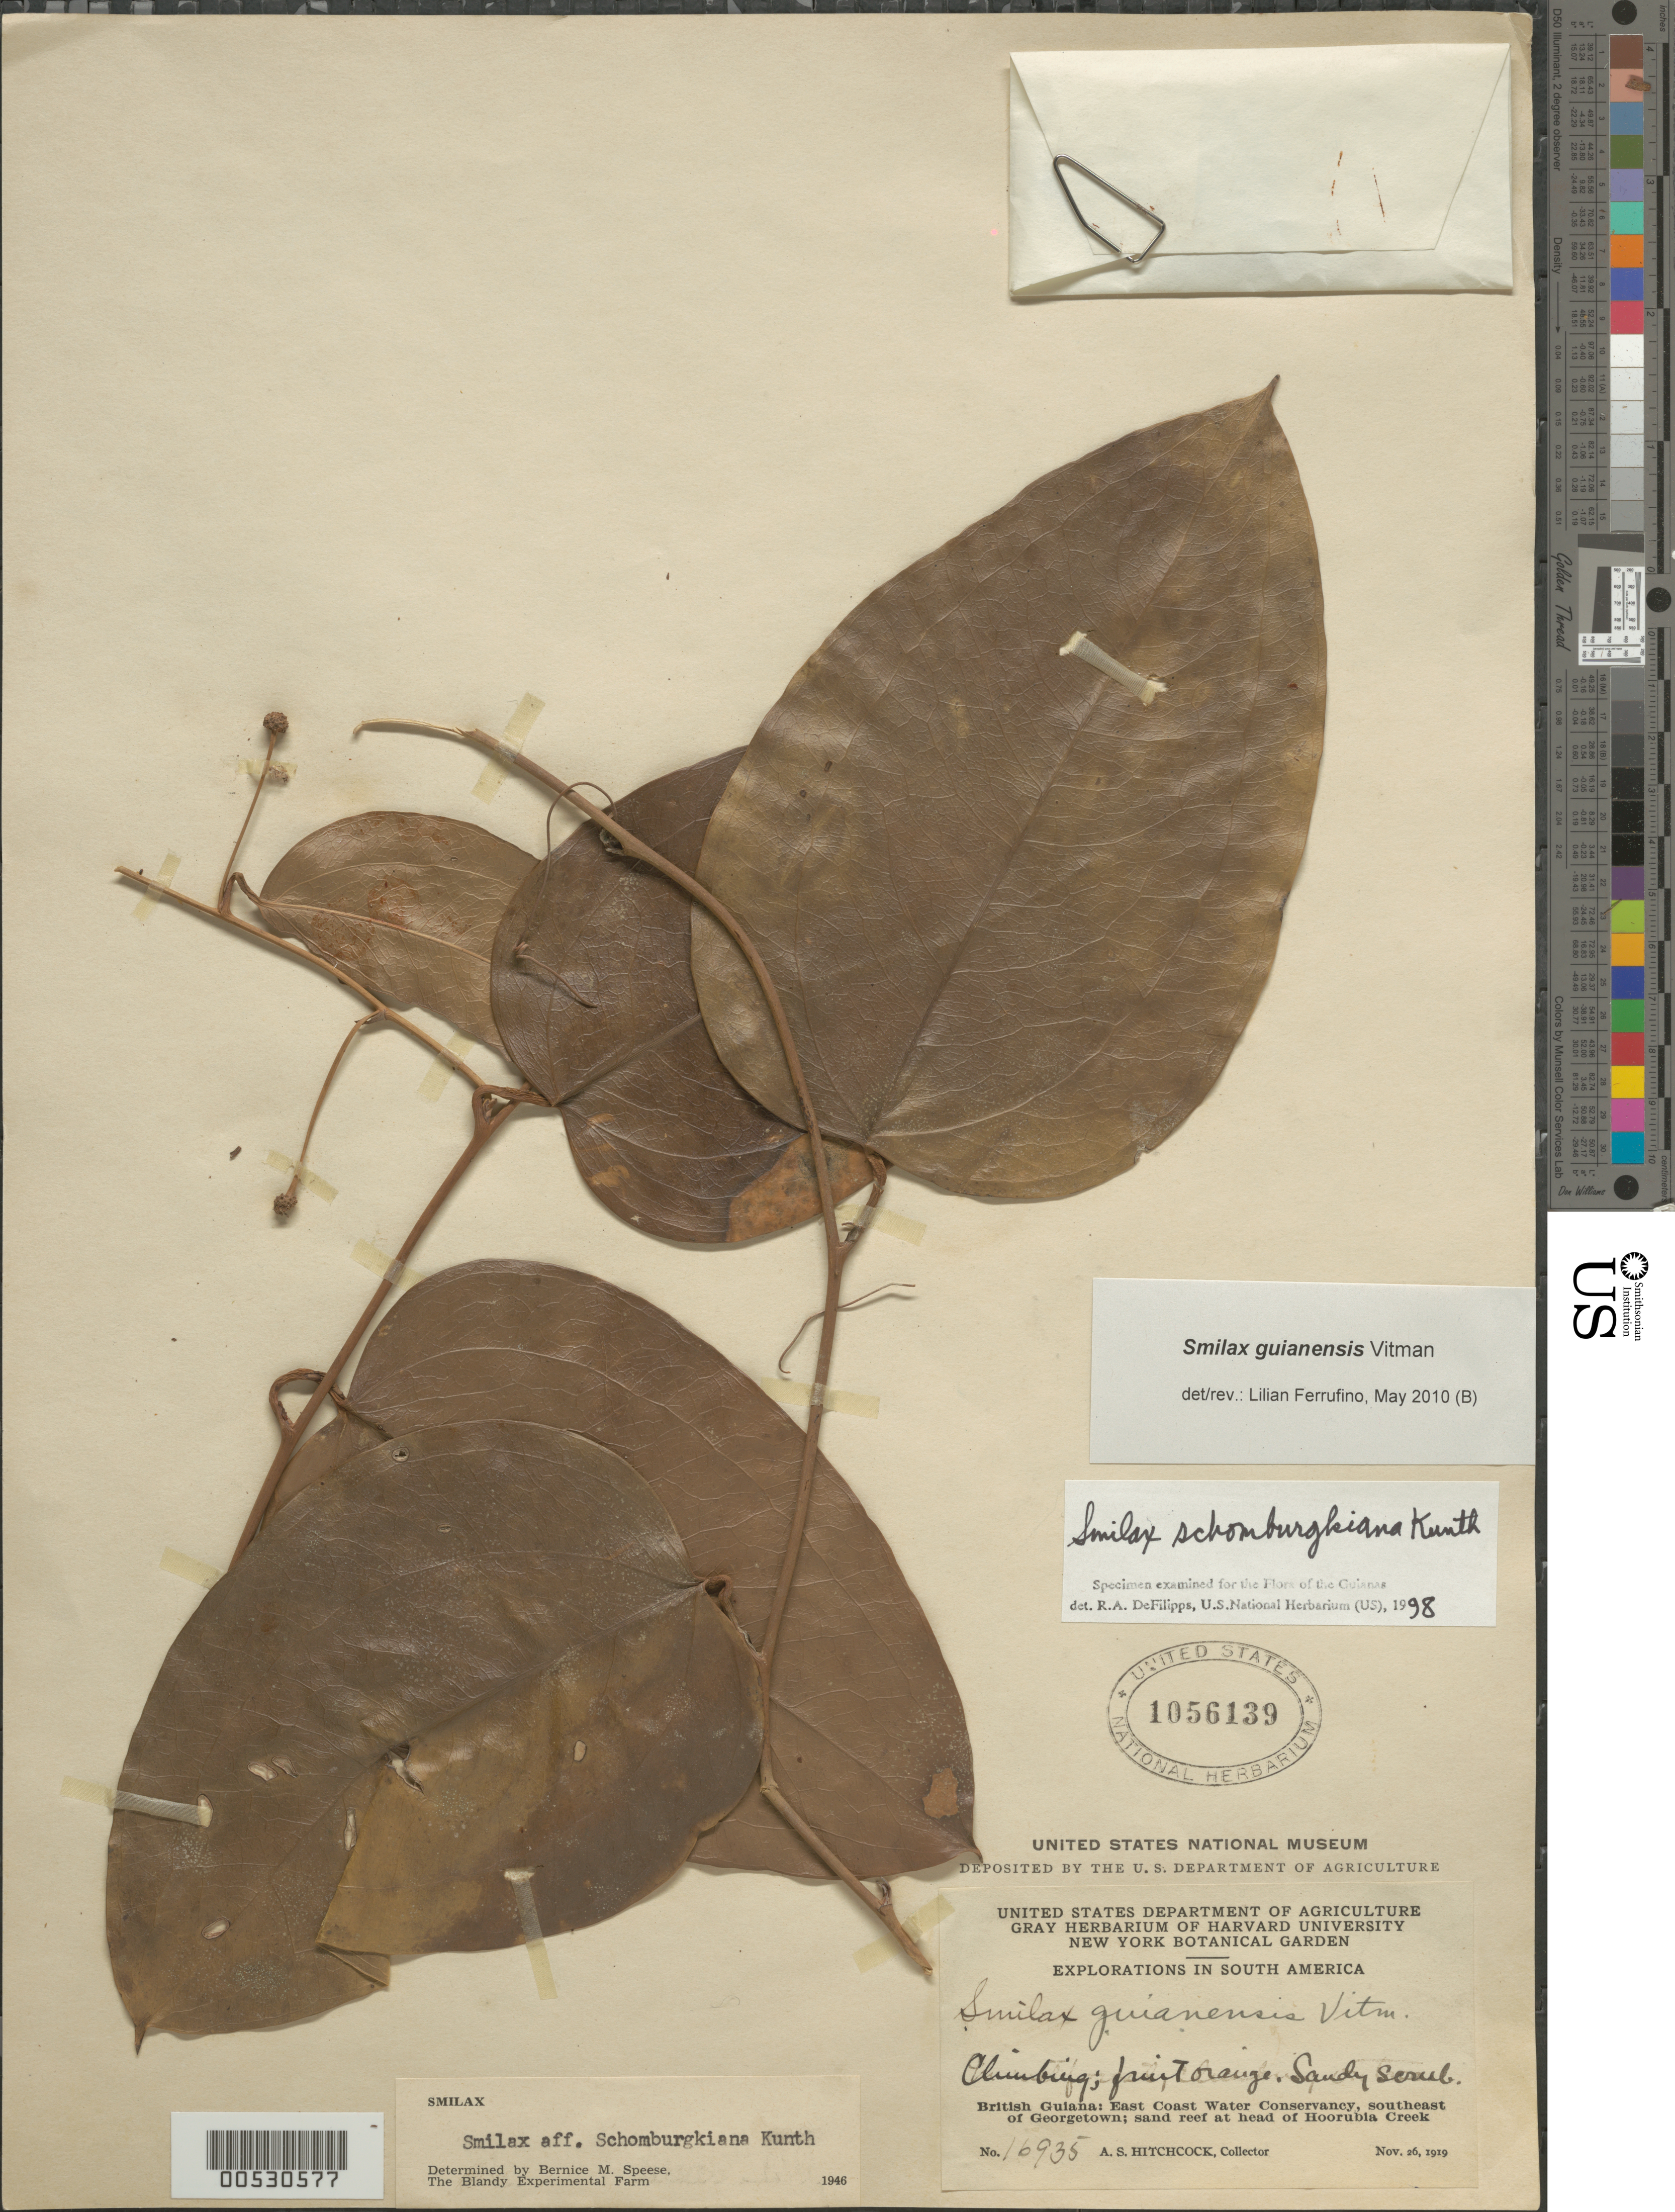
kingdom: Plantae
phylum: Tracheophyta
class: Liliopsida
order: Liliales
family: Smilacaceae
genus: Smilax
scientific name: Smilax schomburgkiana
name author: Kunth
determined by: DeFilipps, R. A.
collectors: A. S. Hitchcock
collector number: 16935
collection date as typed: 26-Nov-19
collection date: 1919-11-26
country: Guyana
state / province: Demerara-Mahaica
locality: Hoorubea Creek, head of, SE of Georgetown, East Coast Water Conservancy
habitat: Sand reef at head of creek; sandy scrub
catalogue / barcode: US 1056139